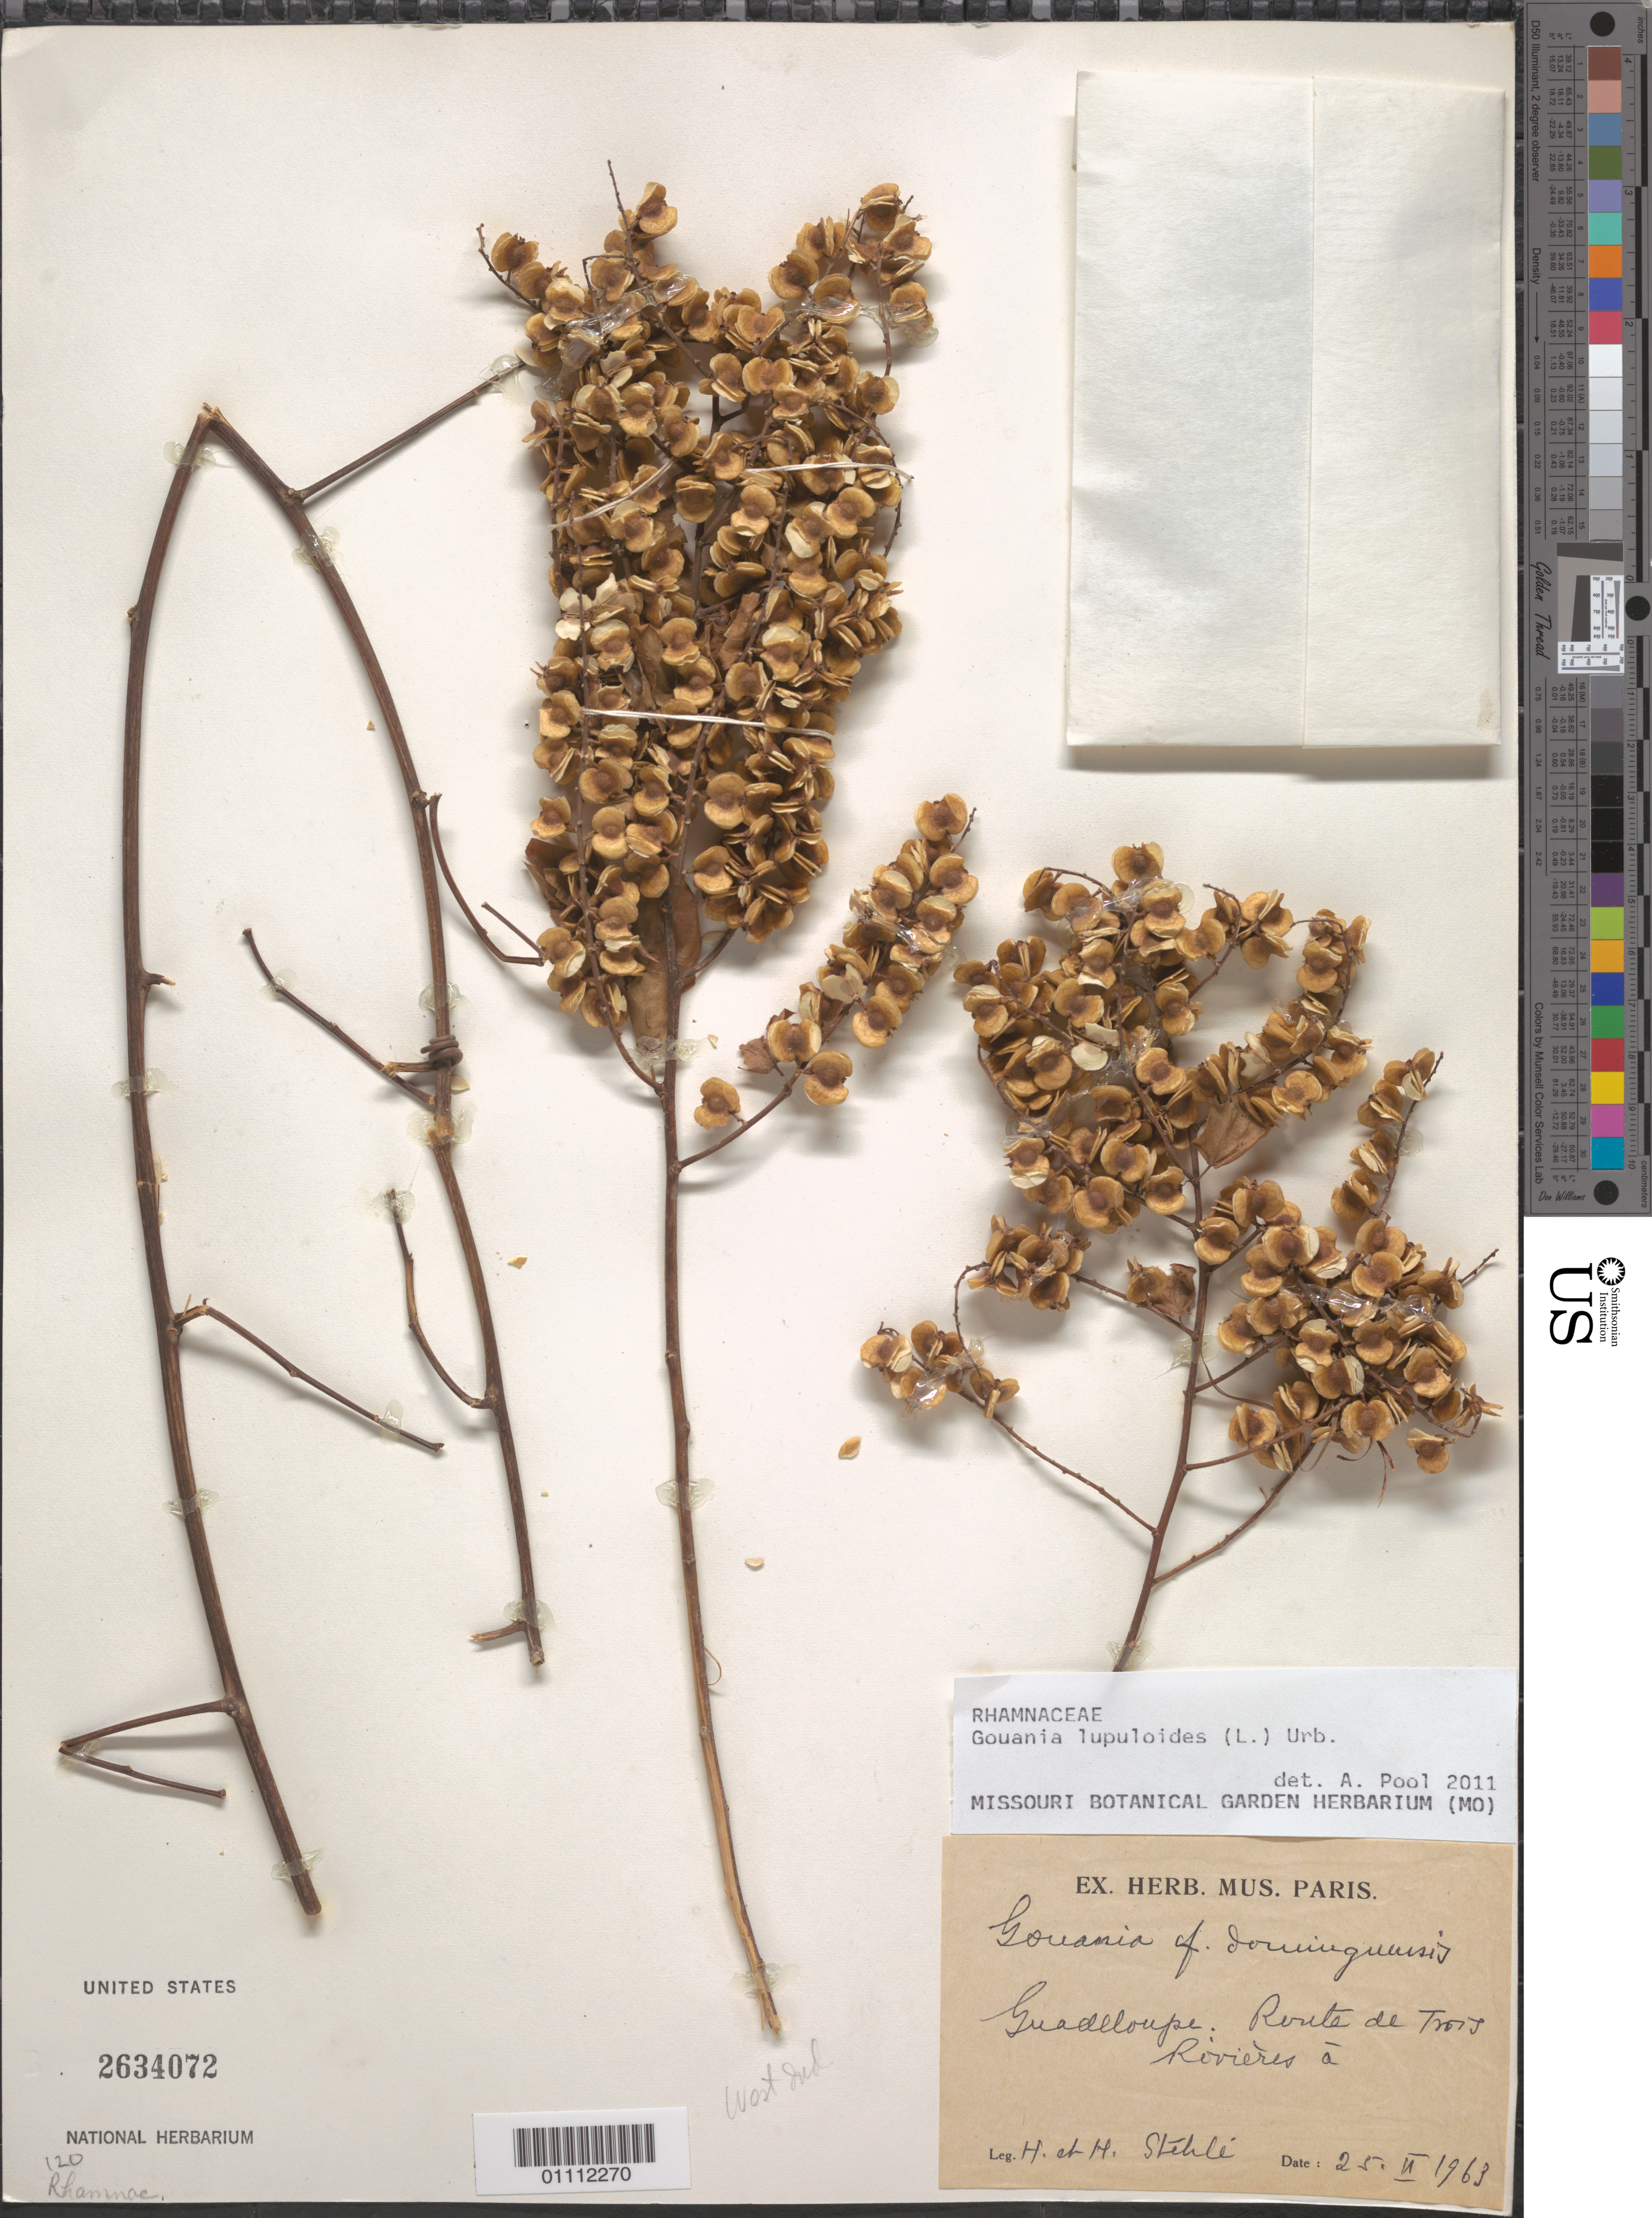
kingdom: Plantae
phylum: Tracheophyta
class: Magnoliopsida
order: Rosales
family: Rhamnaceae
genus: Gouania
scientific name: Gouania lupuloides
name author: (L.) Urb.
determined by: Pool, A., (MO), Missouri Botanical Garden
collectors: H. Stehlé & M. Stehlé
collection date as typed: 25 Feb 1963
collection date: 1963-02-25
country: Guadeloupe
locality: Route de Trois Rivieres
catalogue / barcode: US 2634072